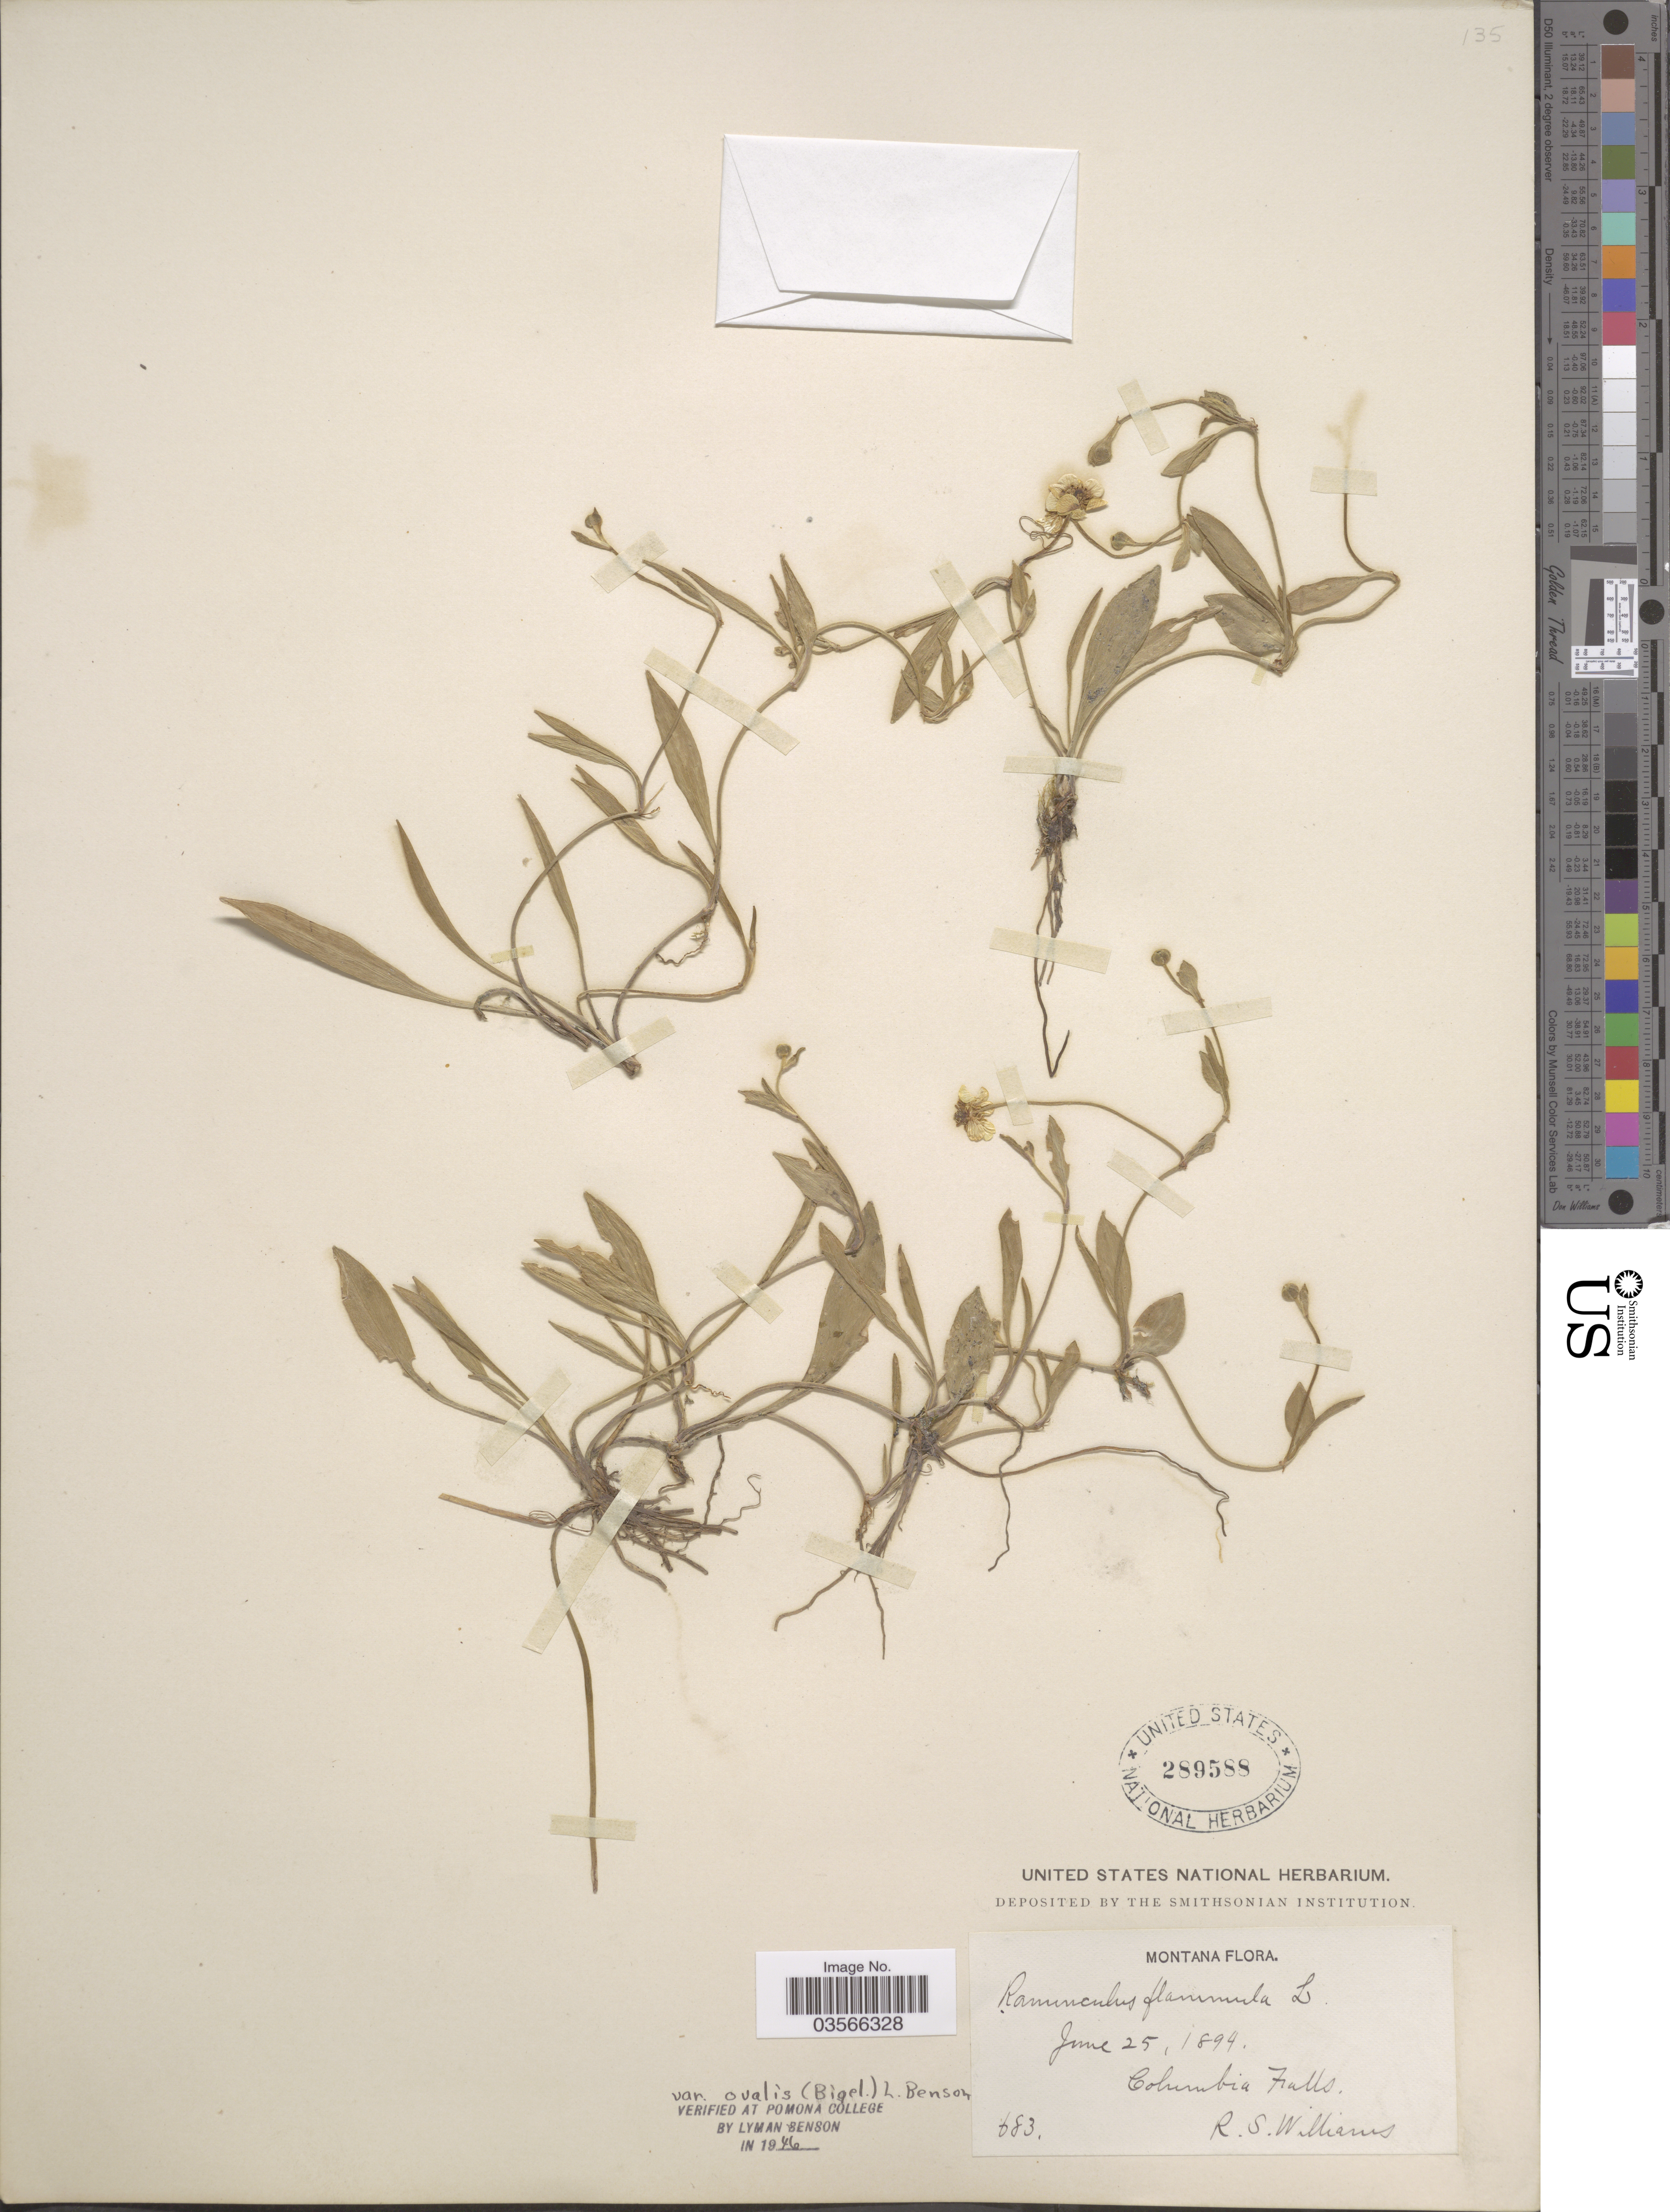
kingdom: Plantae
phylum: Tracheophyta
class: Magnoliopsida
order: Ranunculales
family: Ranunculaceae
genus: Ranunculus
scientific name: Ranunculus flammula var. ovalis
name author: (J.M. Bigelow) L.D. Benson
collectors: R. S. Williams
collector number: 683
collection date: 1894-06-25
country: United States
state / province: Montana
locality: Columbia Falls.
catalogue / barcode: US 289588